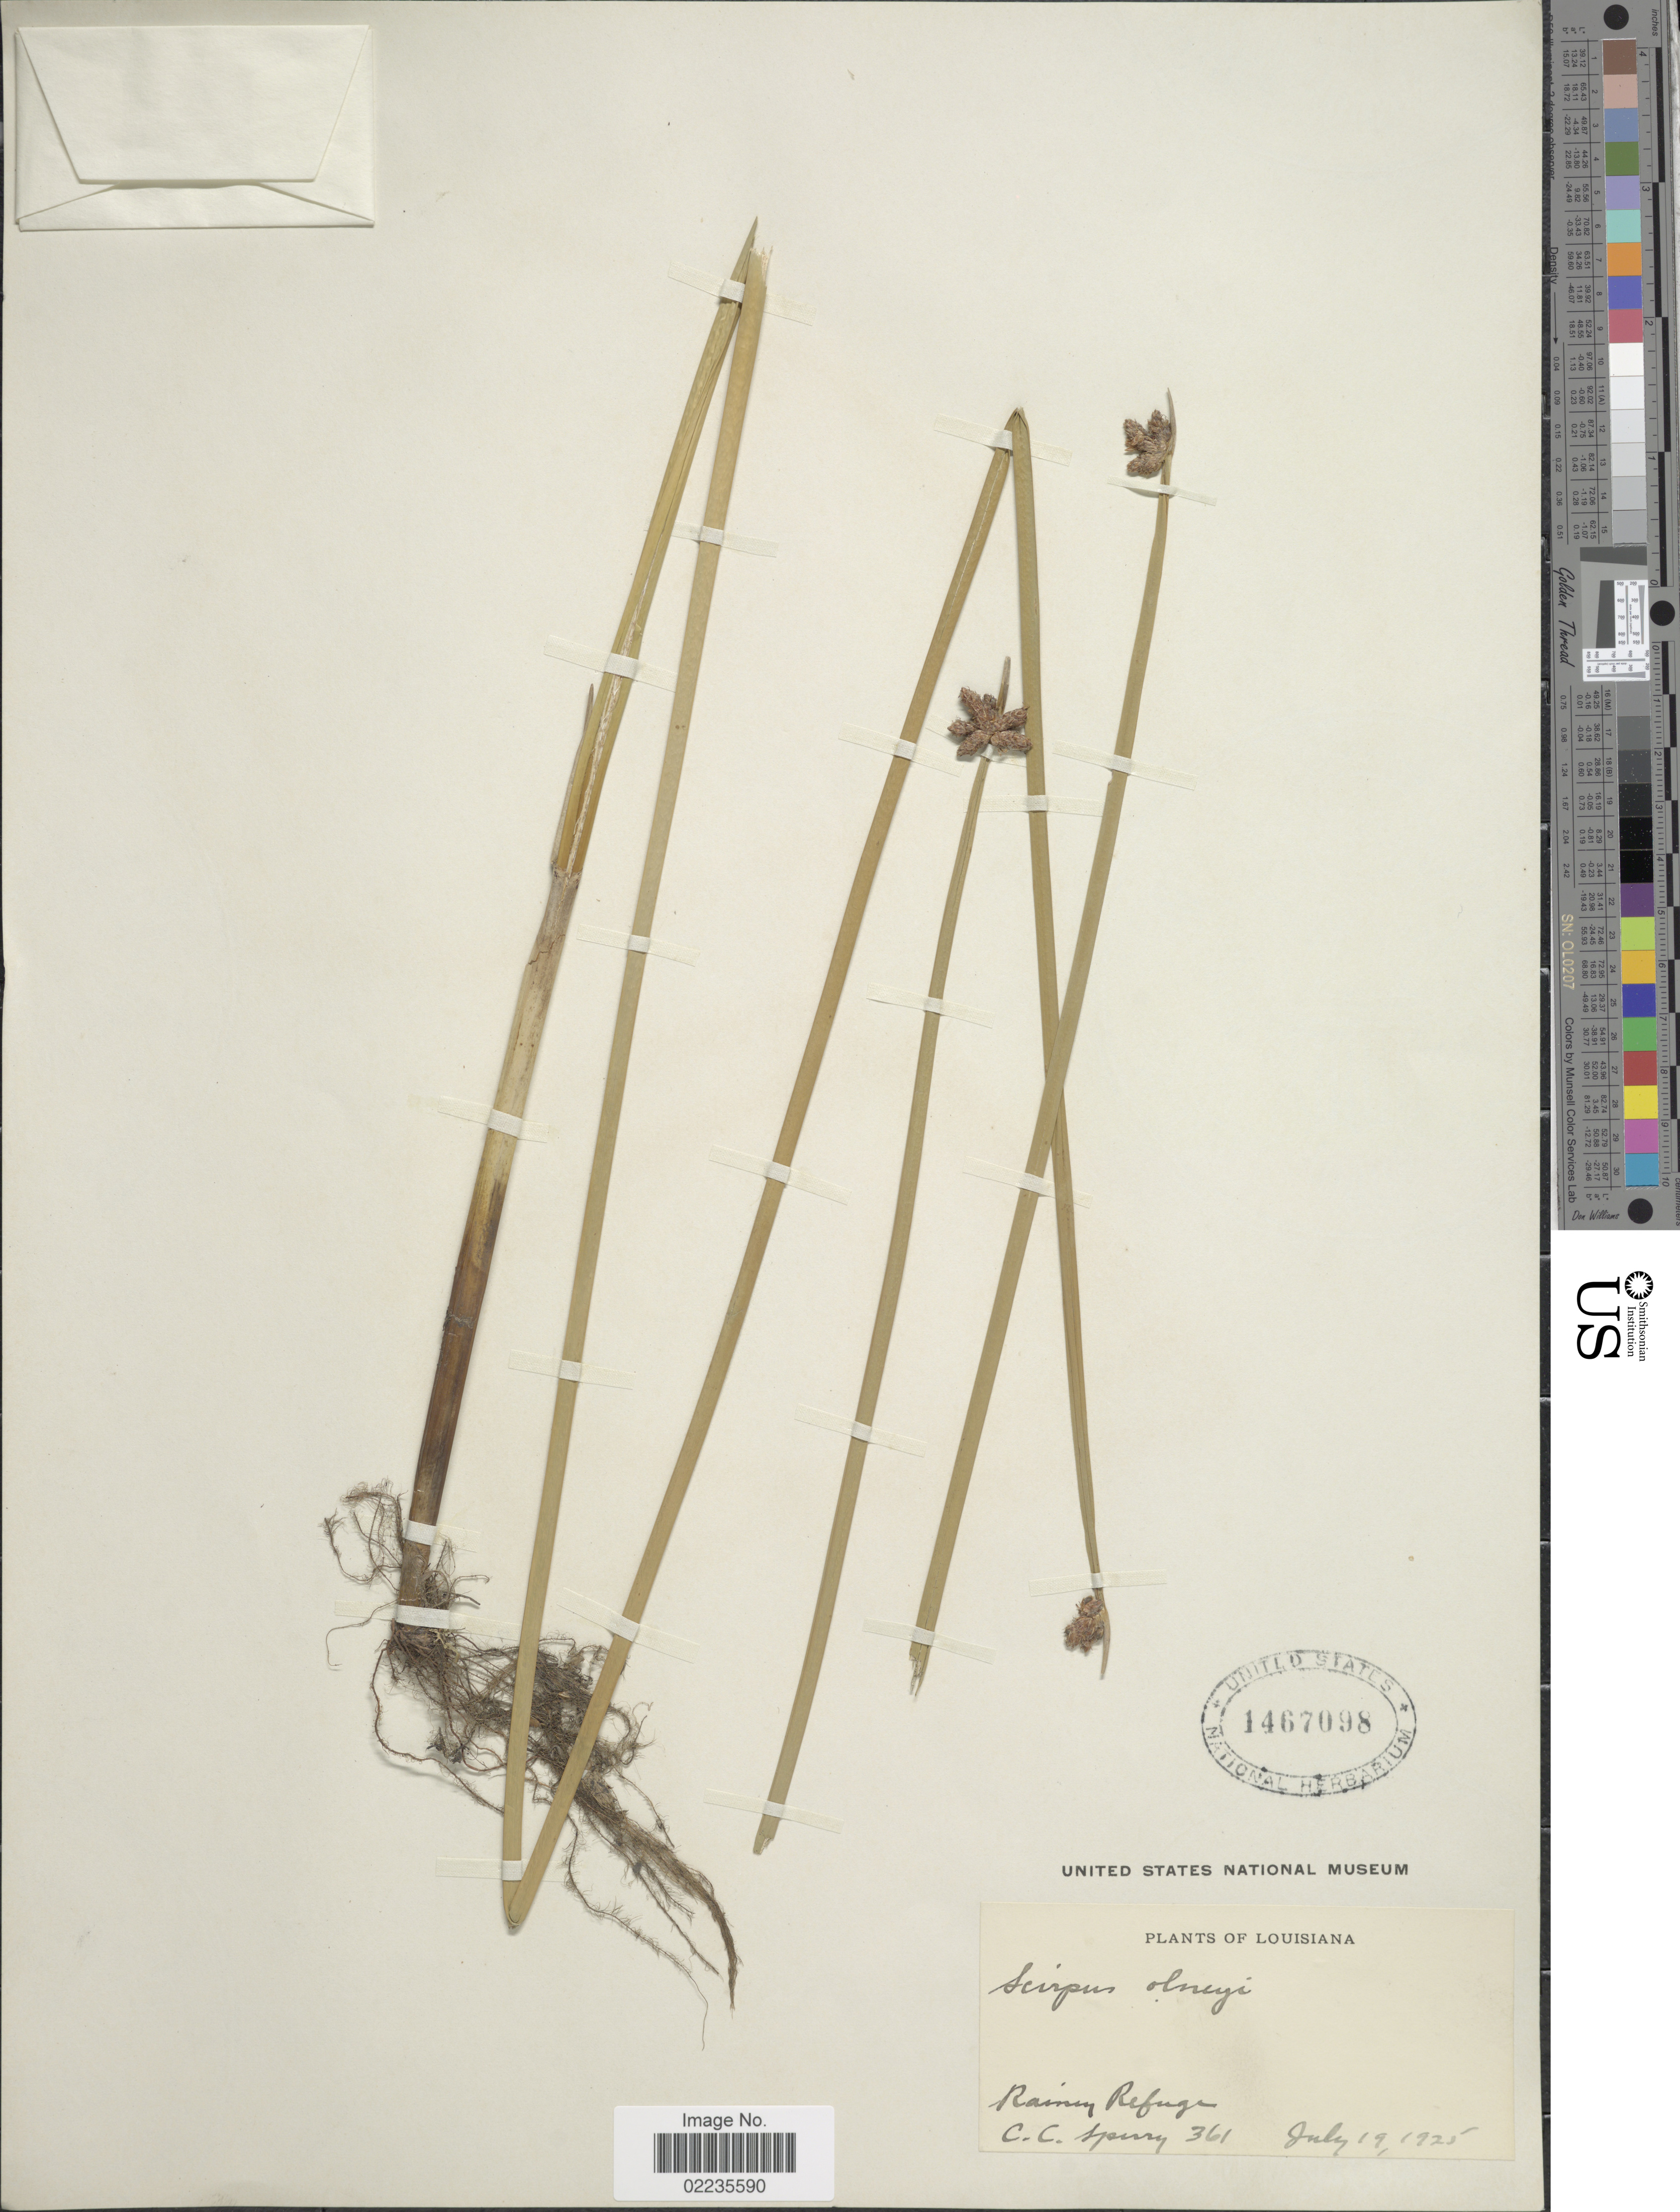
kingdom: Plantae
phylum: Tracheophyta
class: Liliopsida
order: Poales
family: Cyperaceae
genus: Schoenoplectus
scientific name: Schoenoplectus americanus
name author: (Pers.) Volkart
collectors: C. C. Sperry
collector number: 361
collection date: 1925-07-29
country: United States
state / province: Louisiana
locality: Rasing Refuge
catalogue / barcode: US 1467098